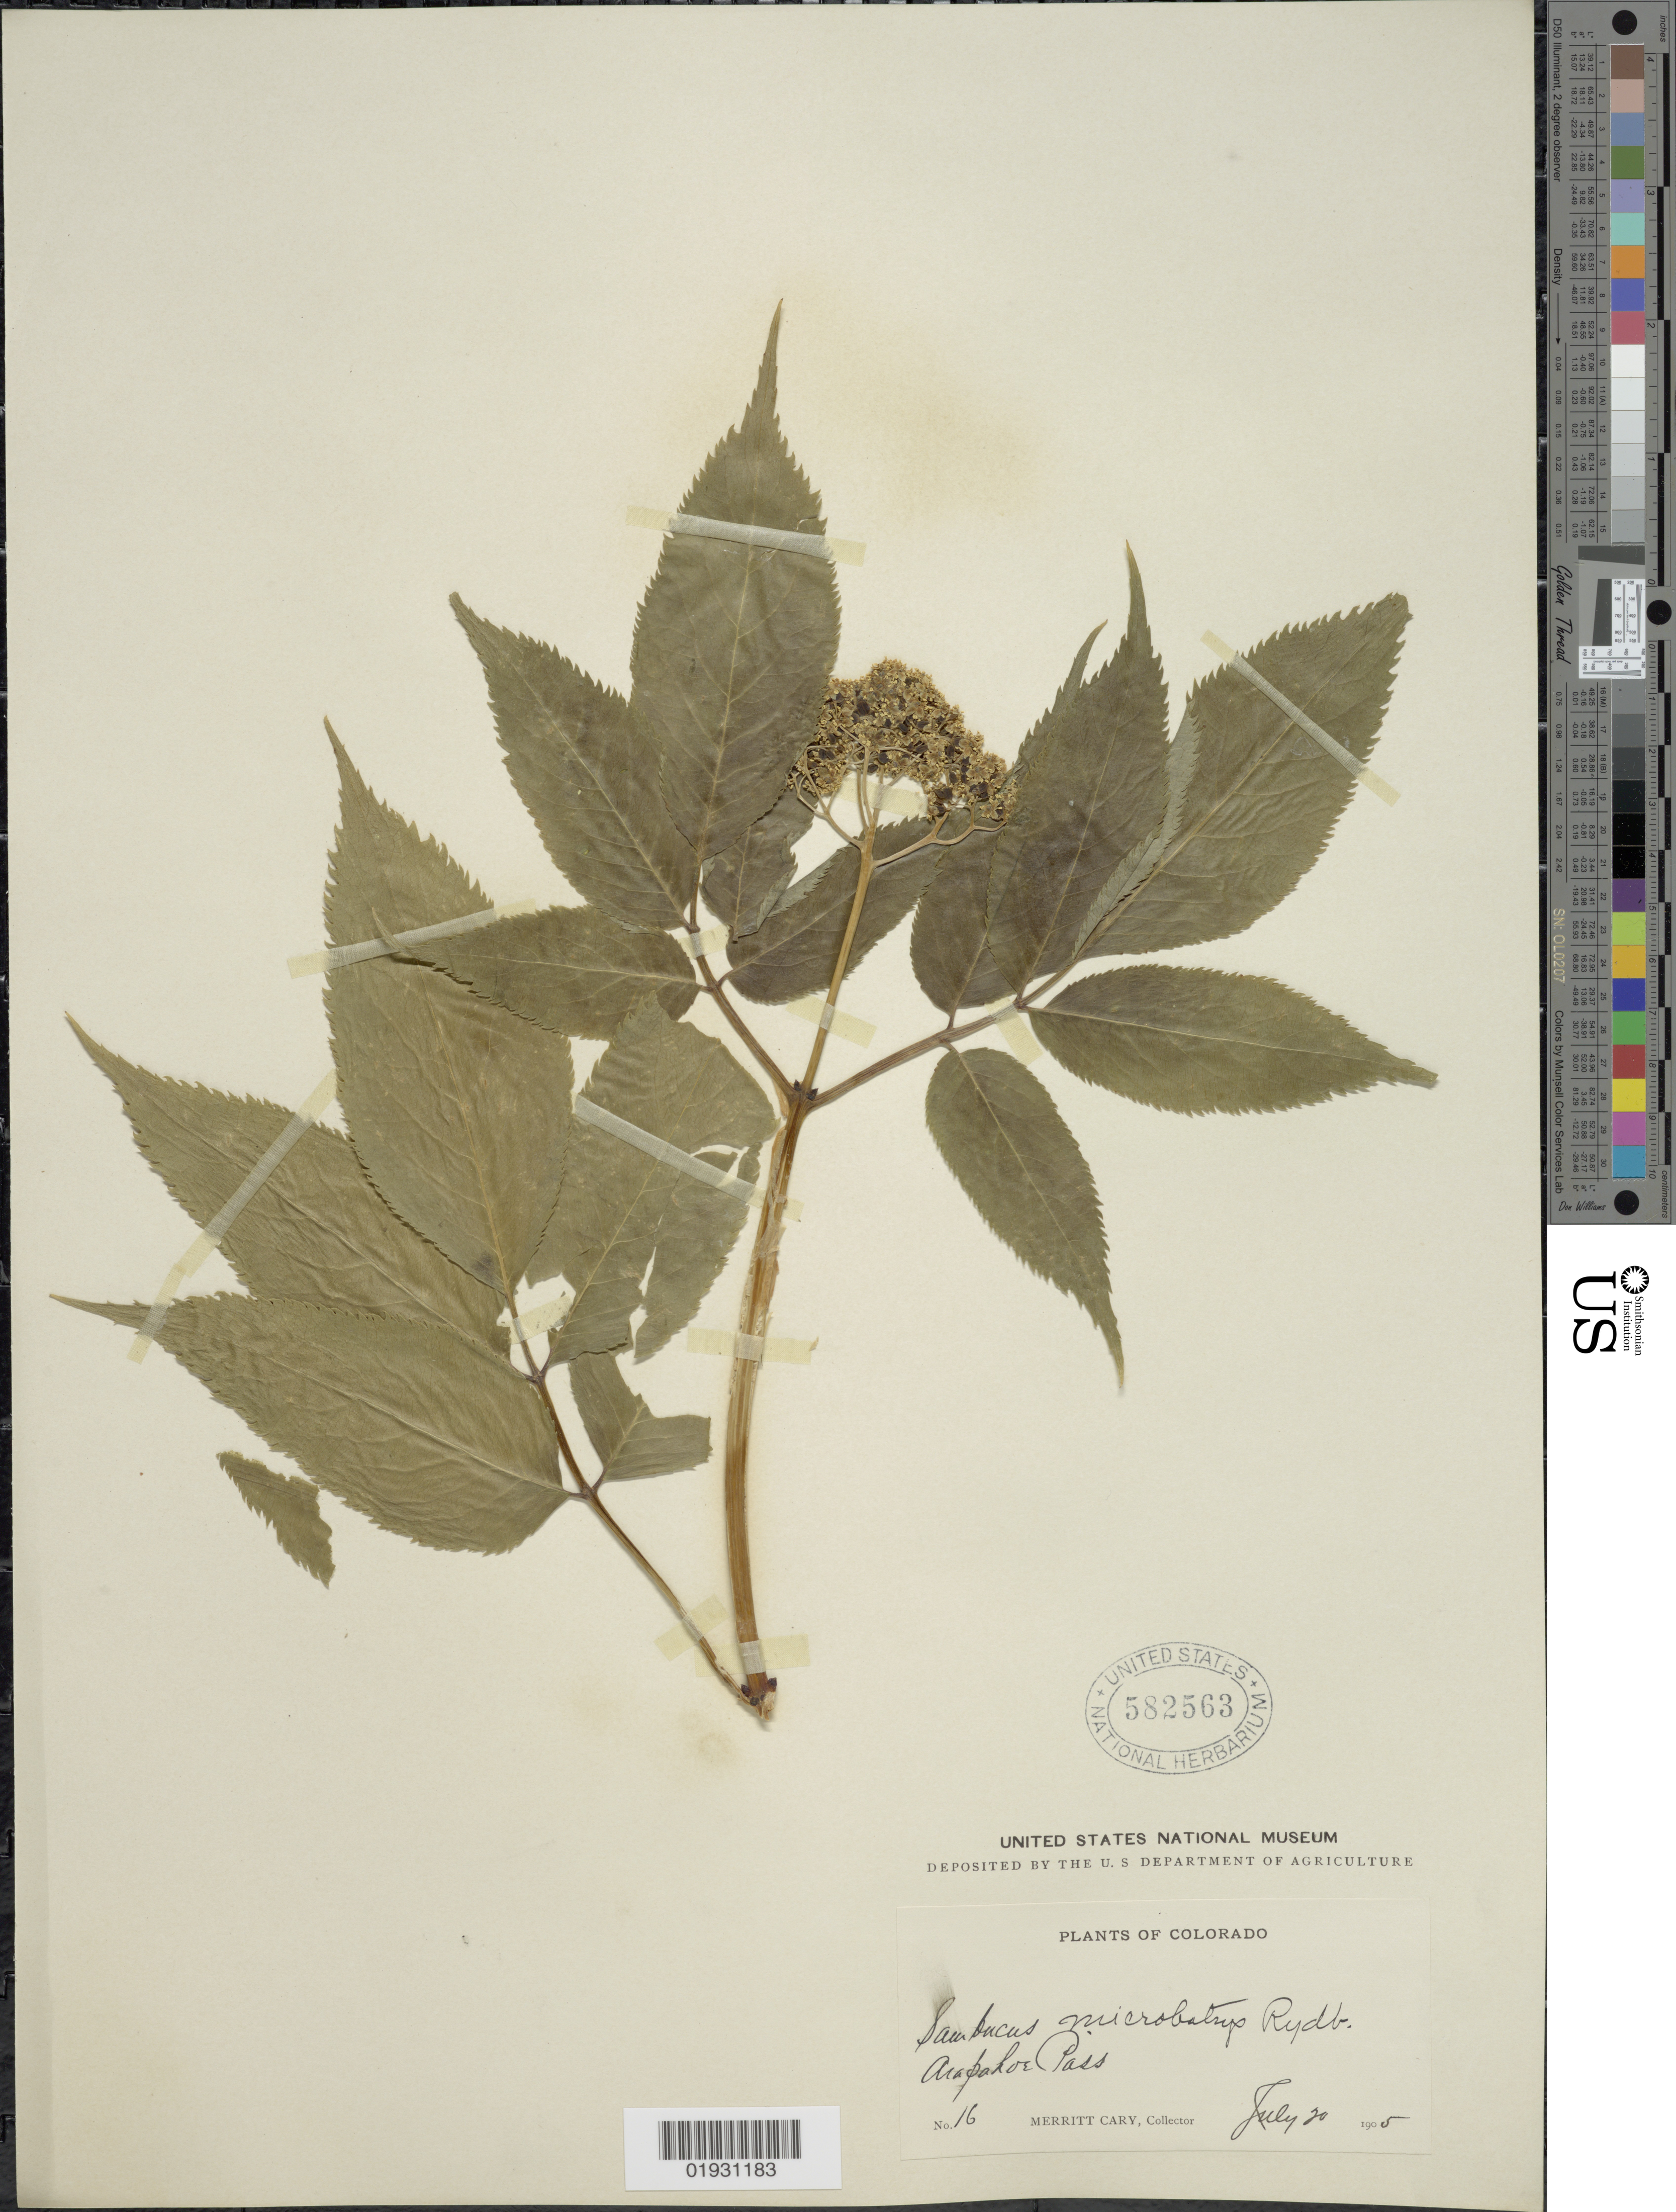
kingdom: Plantae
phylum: Tracheophyta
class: Magnoliopsida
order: Dipsacales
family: Viburnaceae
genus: Sambucus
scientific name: Sambucus microbotrys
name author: Rydb.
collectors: M. Cary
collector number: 16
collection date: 1905-07-20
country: United States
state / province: Colorado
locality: Arapahoe Pass.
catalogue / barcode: US 582563